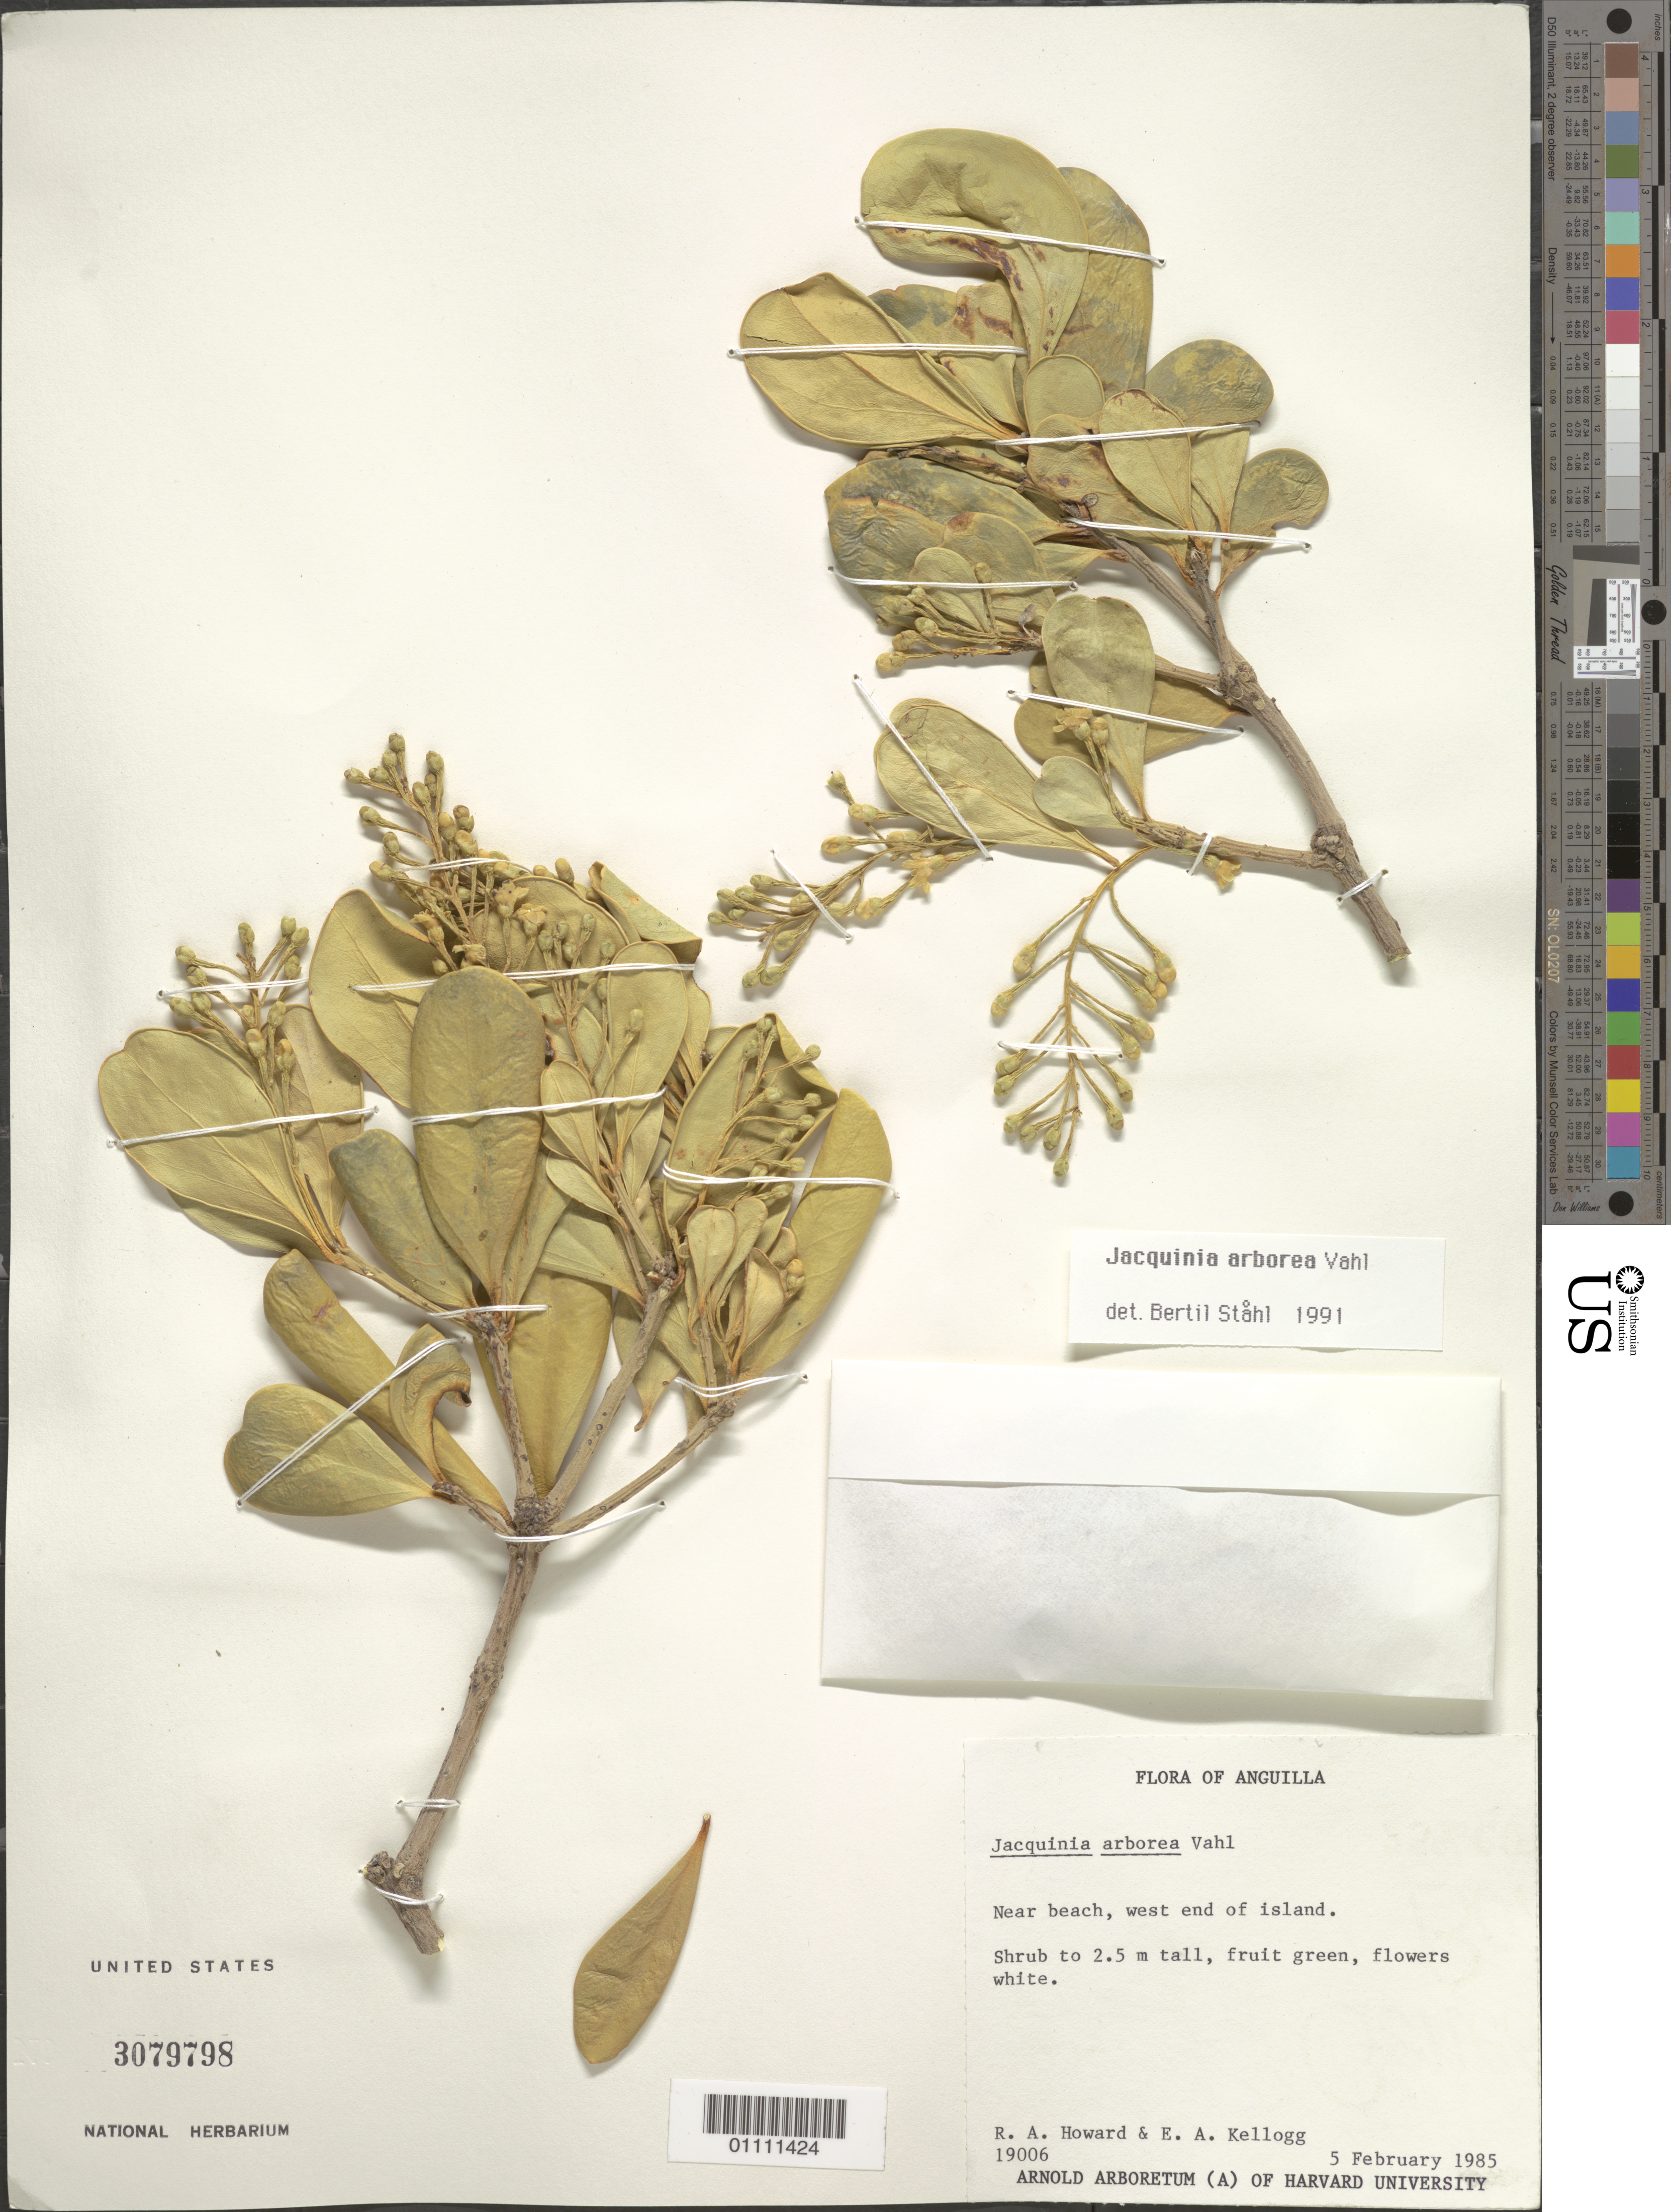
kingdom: Plantae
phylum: Tracheophyta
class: Magnoliopsida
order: Ericales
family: Primulaceae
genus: Jacquinia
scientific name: Jacquinia arborea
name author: Vahl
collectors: R. A. Howard & E. A. Kellogg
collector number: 19006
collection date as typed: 05 Feb 1985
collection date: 1985-02-05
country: Anguilla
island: Anguilla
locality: Near beach, W end of island.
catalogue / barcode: US 3079798